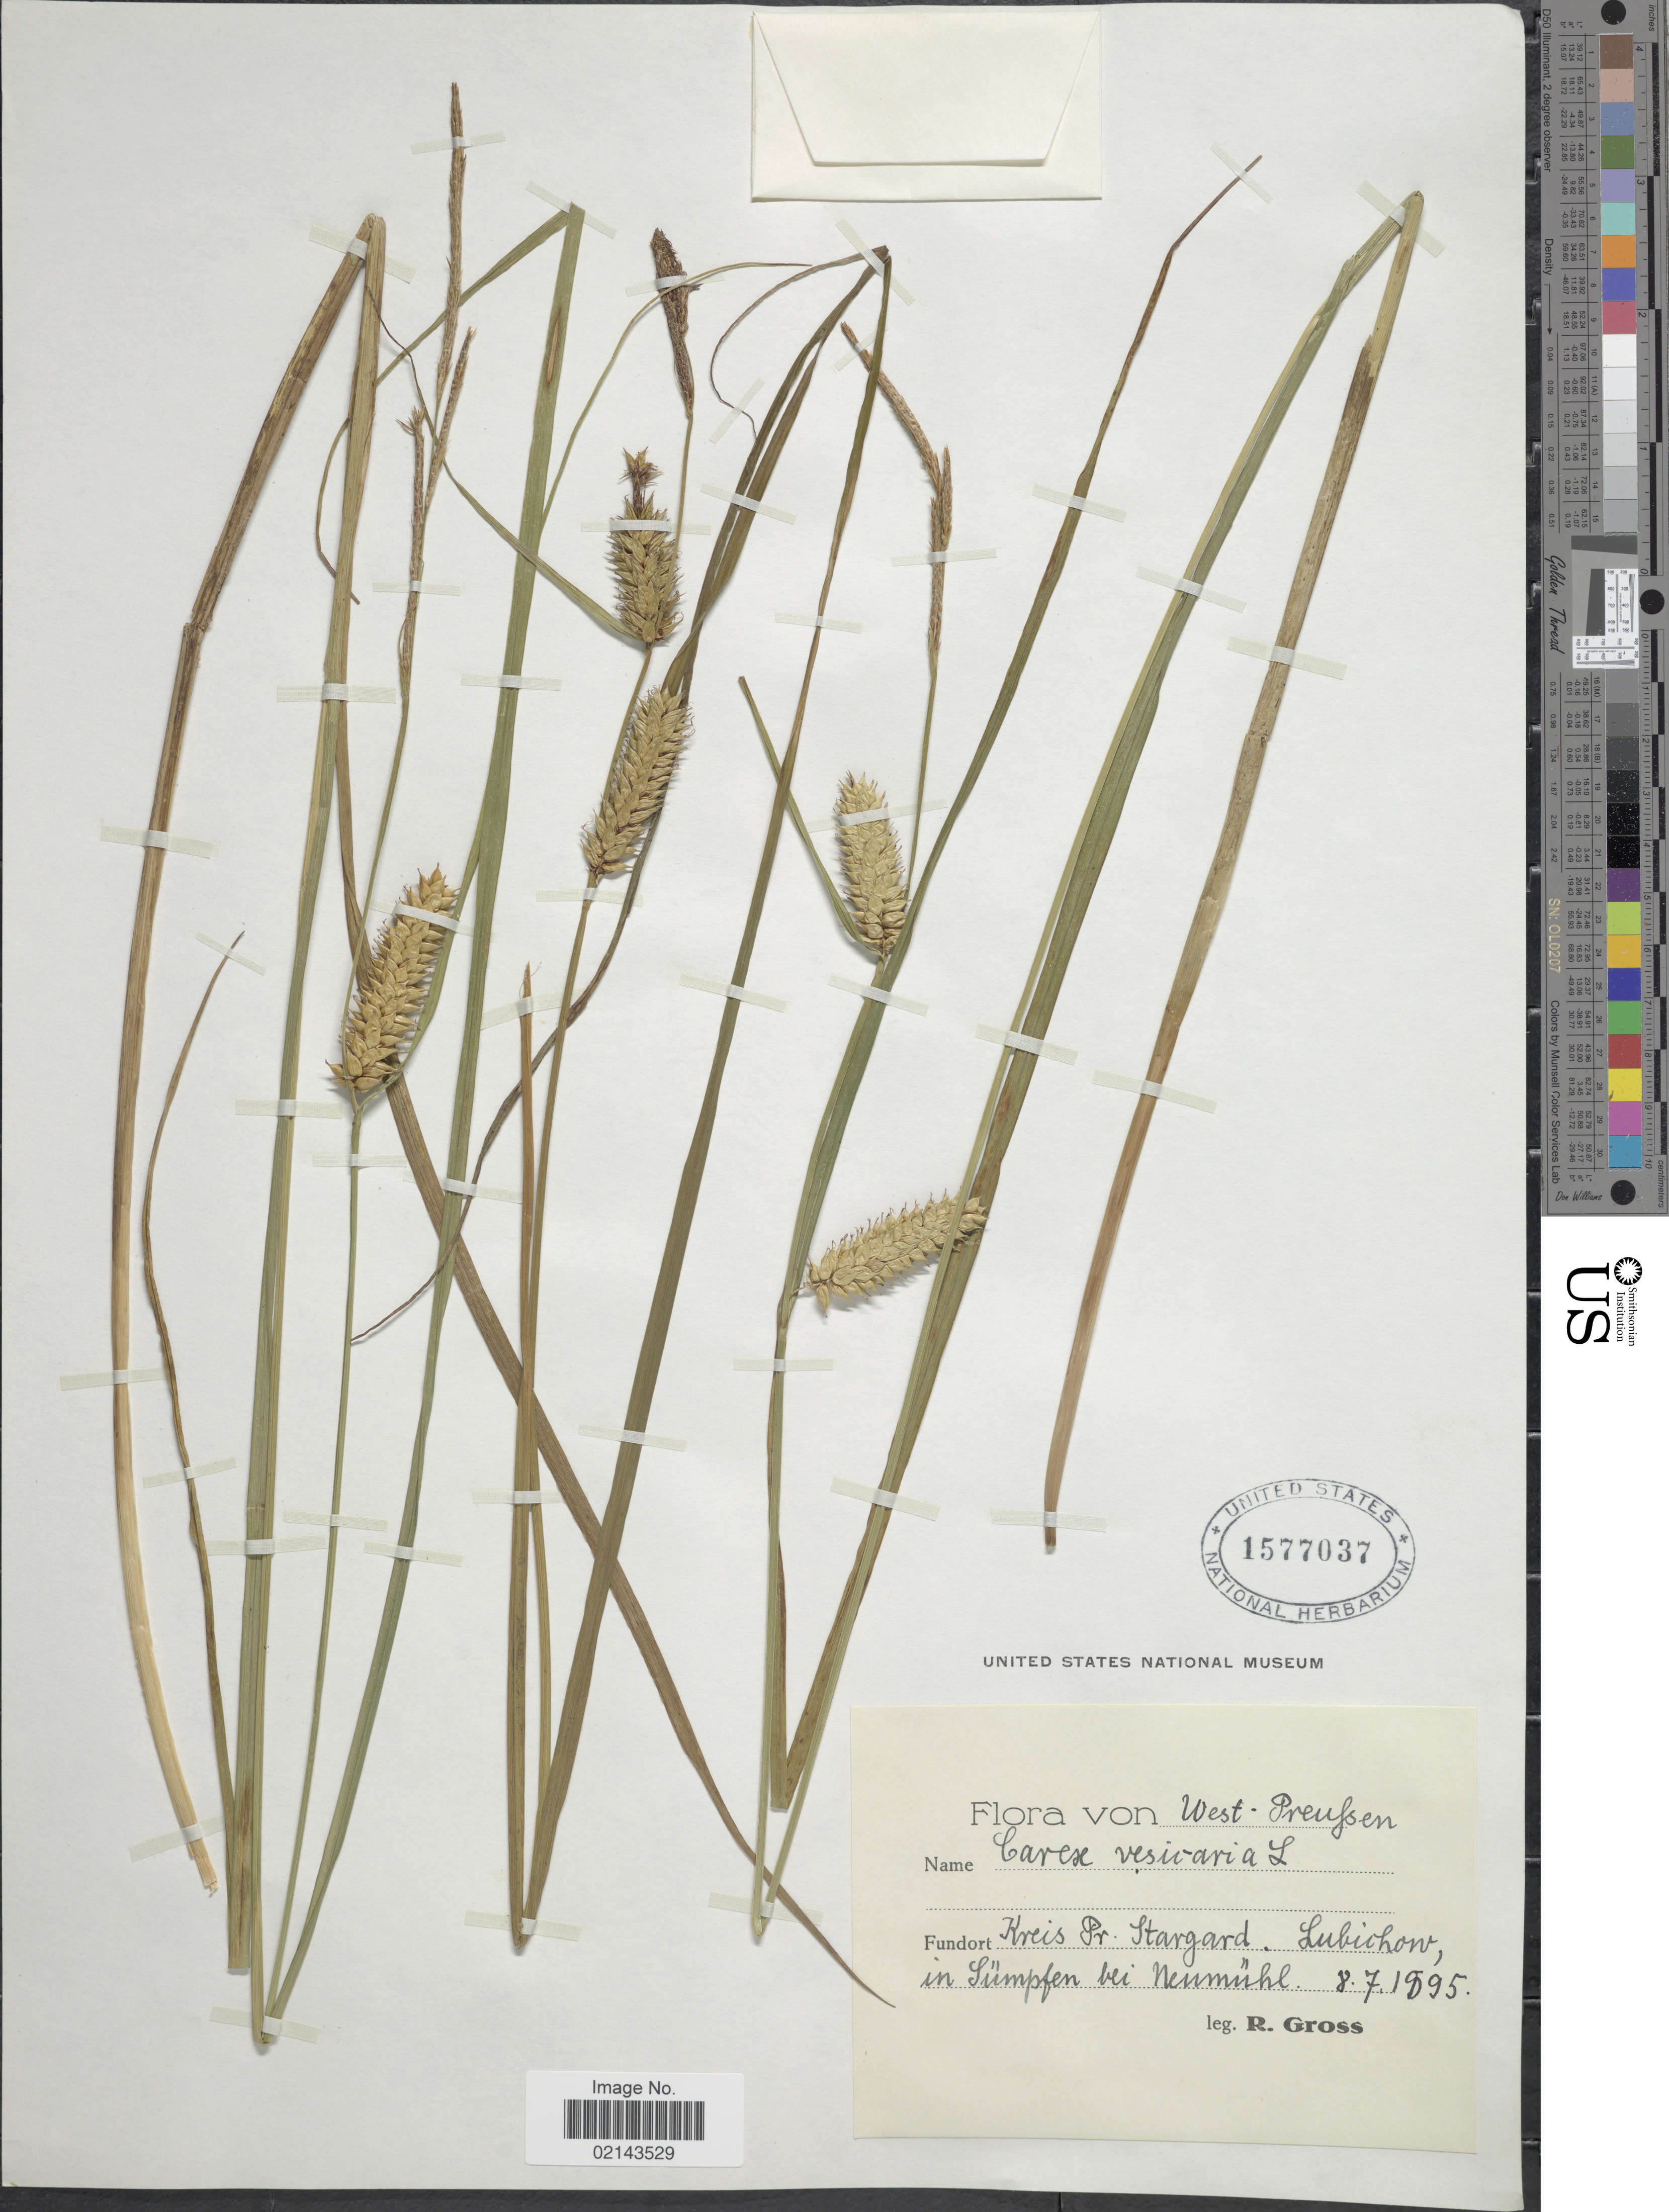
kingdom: Plantae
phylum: Tracheophyta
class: Liliopsida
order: Poales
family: Cyperaceae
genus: Carex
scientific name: Carex vesicaria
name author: L.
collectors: R. Gross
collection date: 1995-07-08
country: Poland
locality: West-Preussen, Kreis Pr Stargard, Lubúhow, in Sümpfen bei Neumühl [interpreted]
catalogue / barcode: US 1577037